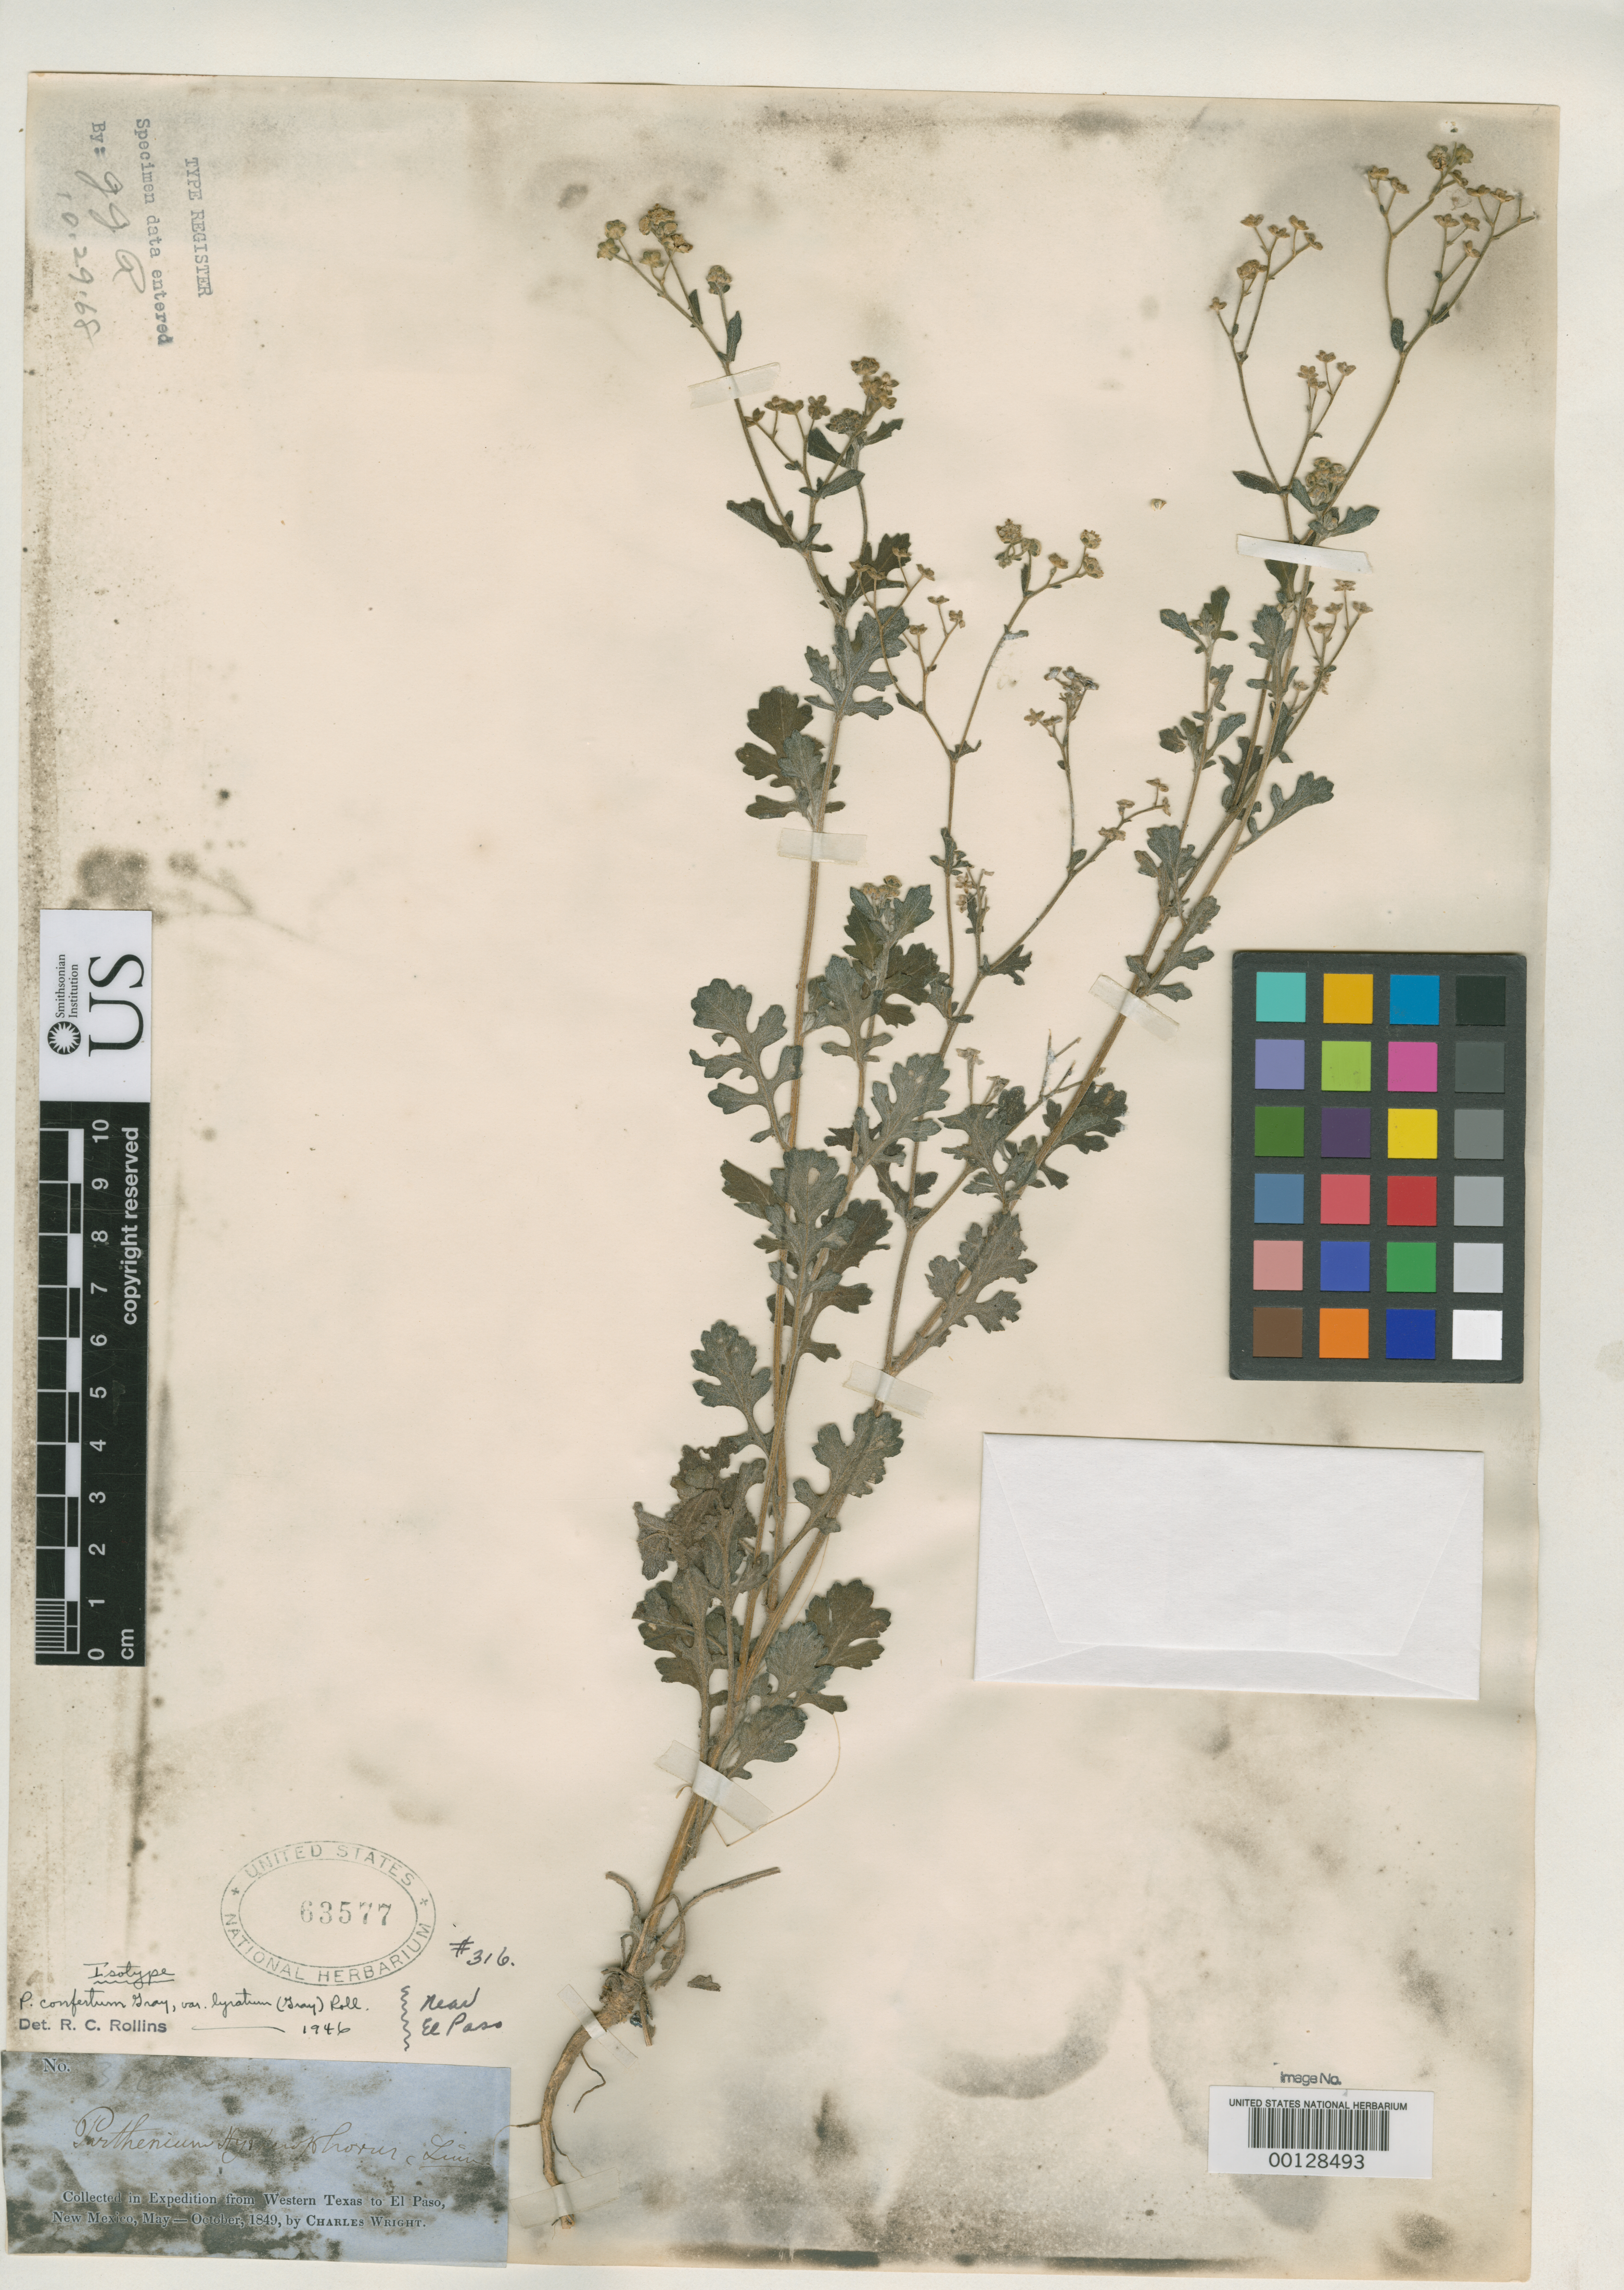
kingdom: Plantae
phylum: Tracheophyta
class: Magnoliopsida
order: Asterales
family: Asteraceae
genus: Parthenium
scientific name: Parthenium hysterophorus var. lyratum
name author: A. Gray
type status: Isotype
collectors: C. Wright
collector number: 316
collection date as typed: May 1849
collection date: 1849-05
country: United States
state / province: Texas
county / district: El Paso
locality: El Paso.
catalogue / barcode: US 63577